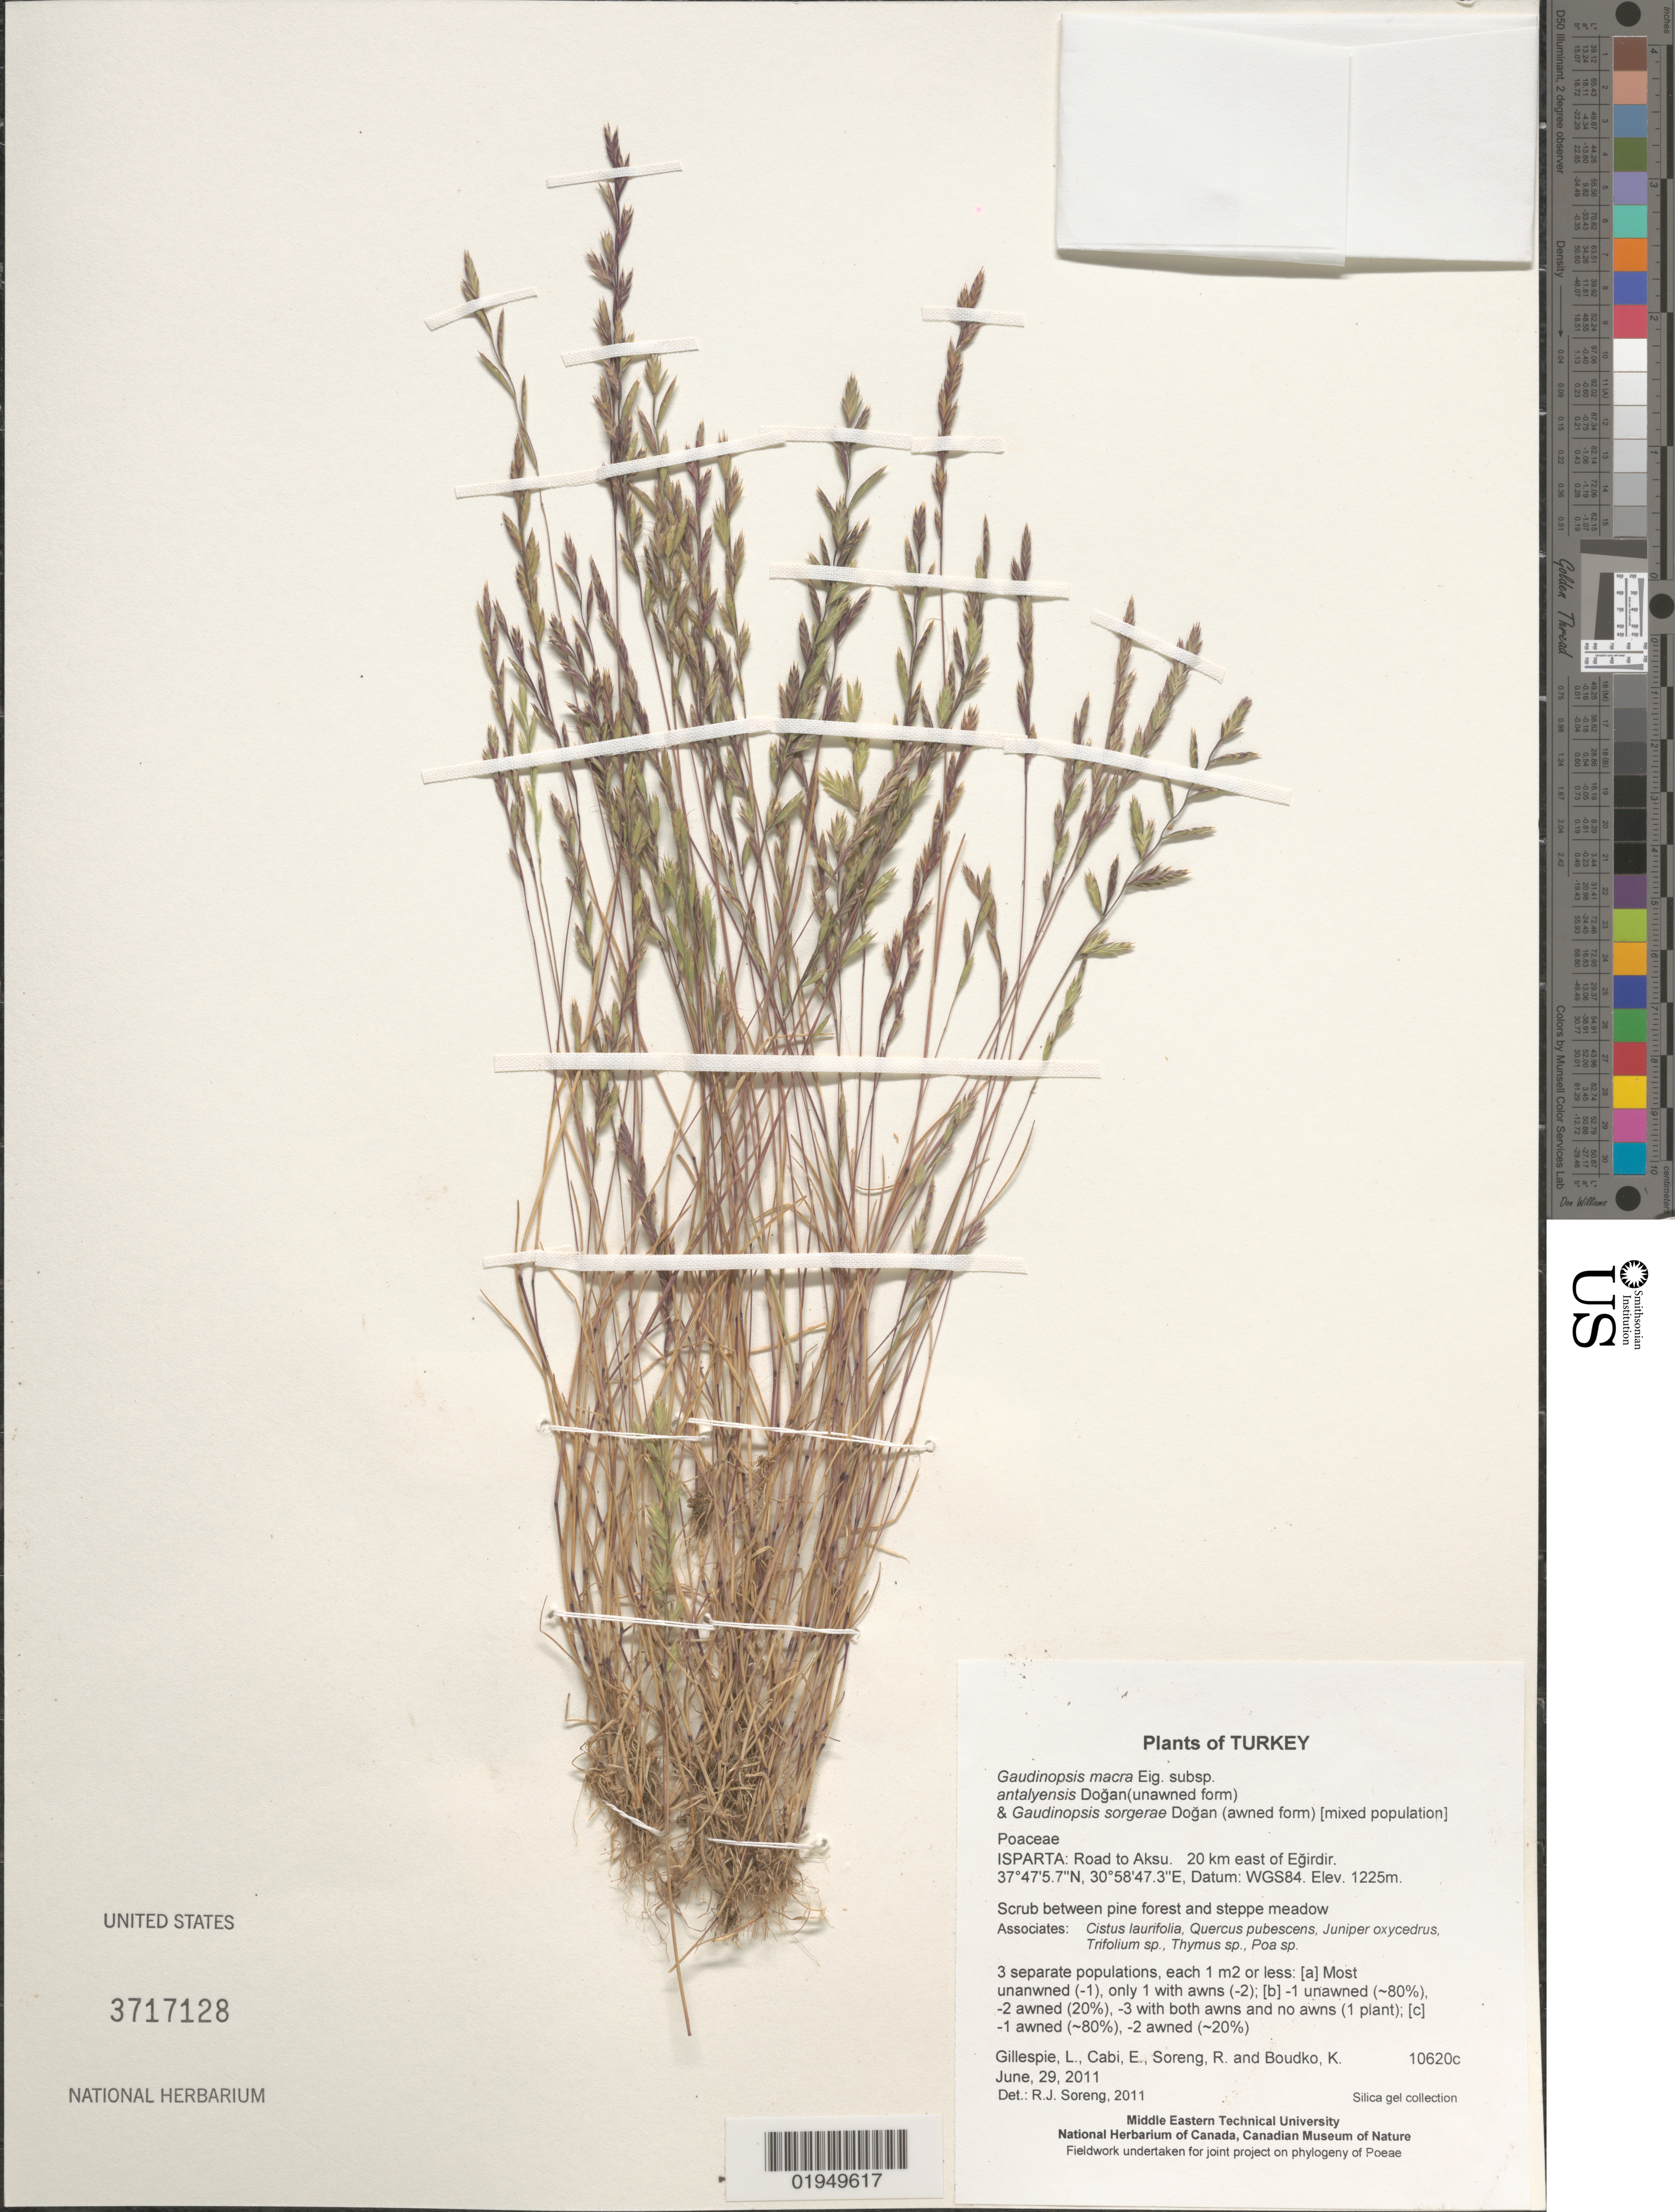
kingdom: Plantae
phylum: Tracheophyta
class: Liliopsida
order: Poales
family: Poaceae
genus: Gaudinopsis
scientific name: Gaudiniopsis macra subsp. antalyensis Dogan (unawned form)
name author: Doğan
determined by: Soreng, Robert J., Research Associate (BOT), Smithsonian Institution - National Museum of Natural History (UNITED STATES)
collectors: L. J. Gillespie, E. Cabi, R. J. Soreng & K. Boudko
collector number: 10620c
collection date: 2011-06-29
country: Turkey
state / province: Isparta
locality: Road to Aksu. 20 km east of Egirdir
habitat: Scrub between pine forest and steppe meadow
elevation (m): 1225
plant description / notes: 3 separate populations, each 1 m2 or less: [A] Most unanwned (-1), only 1 with awns (-2); [B] -1 unawned (~80%), -2 awned (20%), -3 with both awns and no awns (1 plant); [C] -1 awned (~80%), -2 awned (~20%); DNA1: unawned, DNA2: Awned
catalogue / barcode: US 3717128